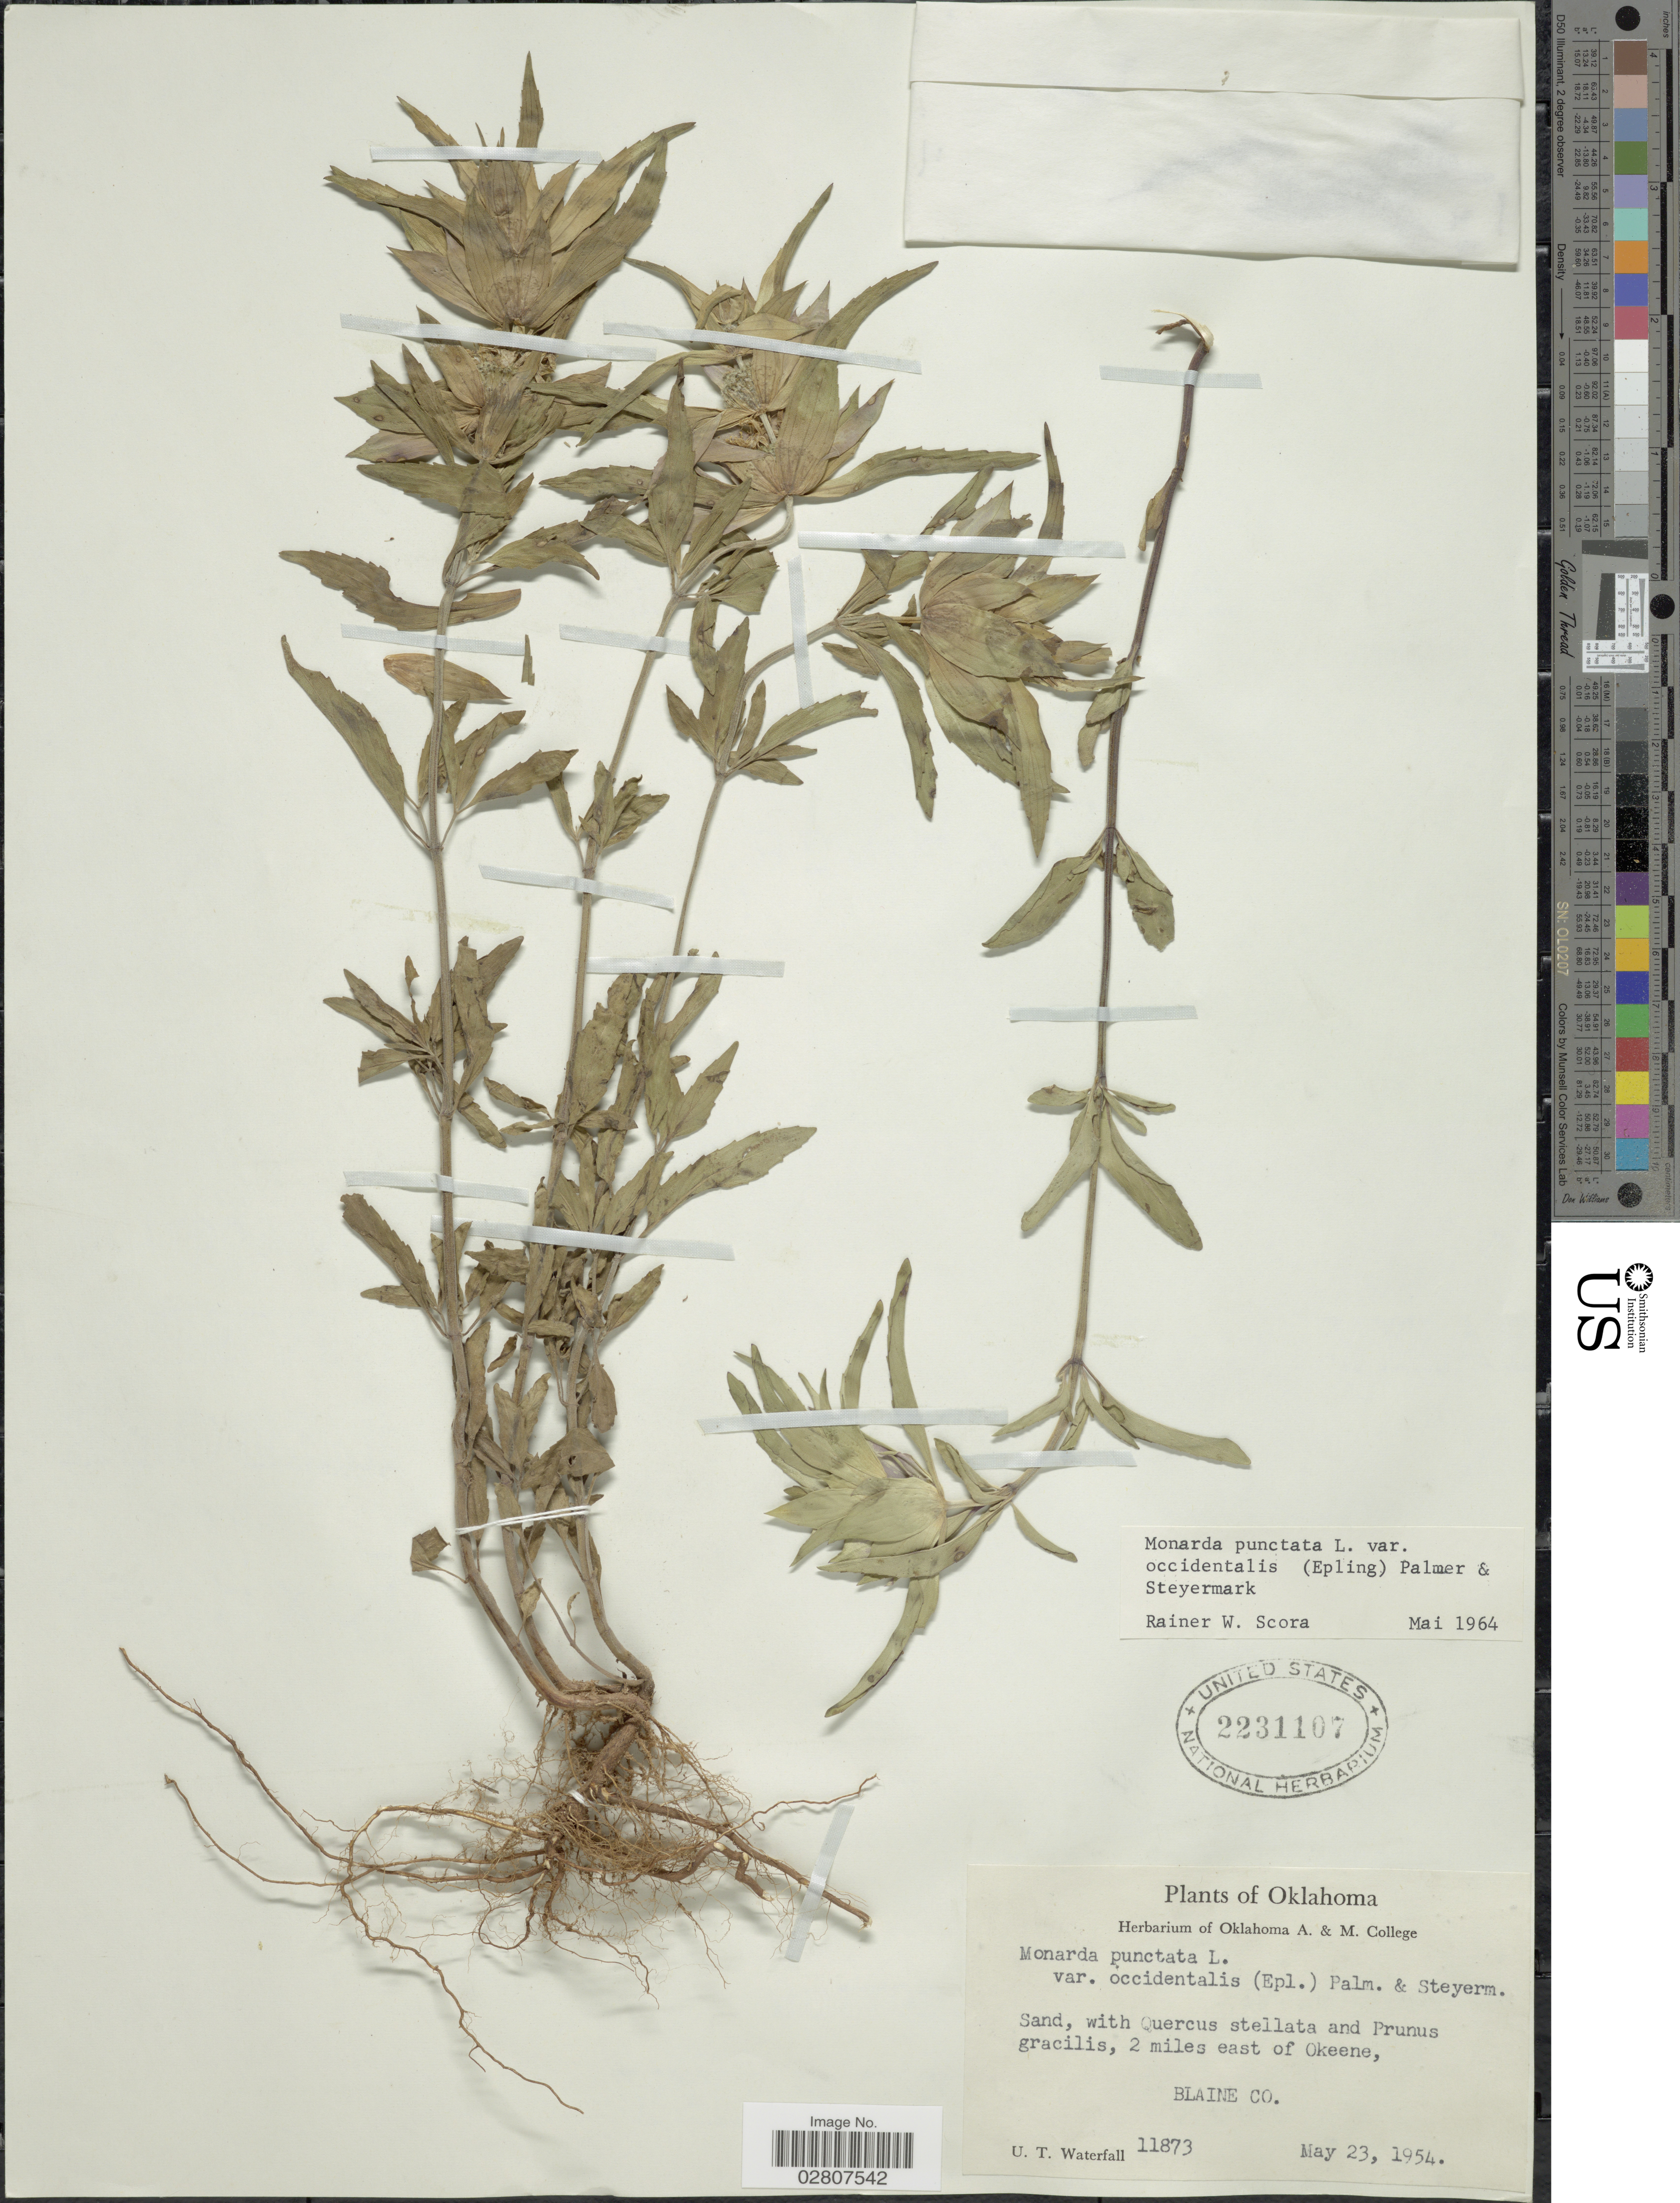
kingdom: Plantae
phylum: Tracheophyta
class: Magnoliopsida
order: Lamiales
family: Lamiaceae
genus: Monarda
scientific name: Monarda punctata var. occidentalis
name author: (Epling) E.J. Palmer & Steyerm.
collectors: U. T. Waterfall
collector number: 11873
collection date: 1954-05-23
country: United States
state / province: Oklahoma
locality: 2 miles east of Okeene, Blaine Co.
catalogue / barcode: US 2231107